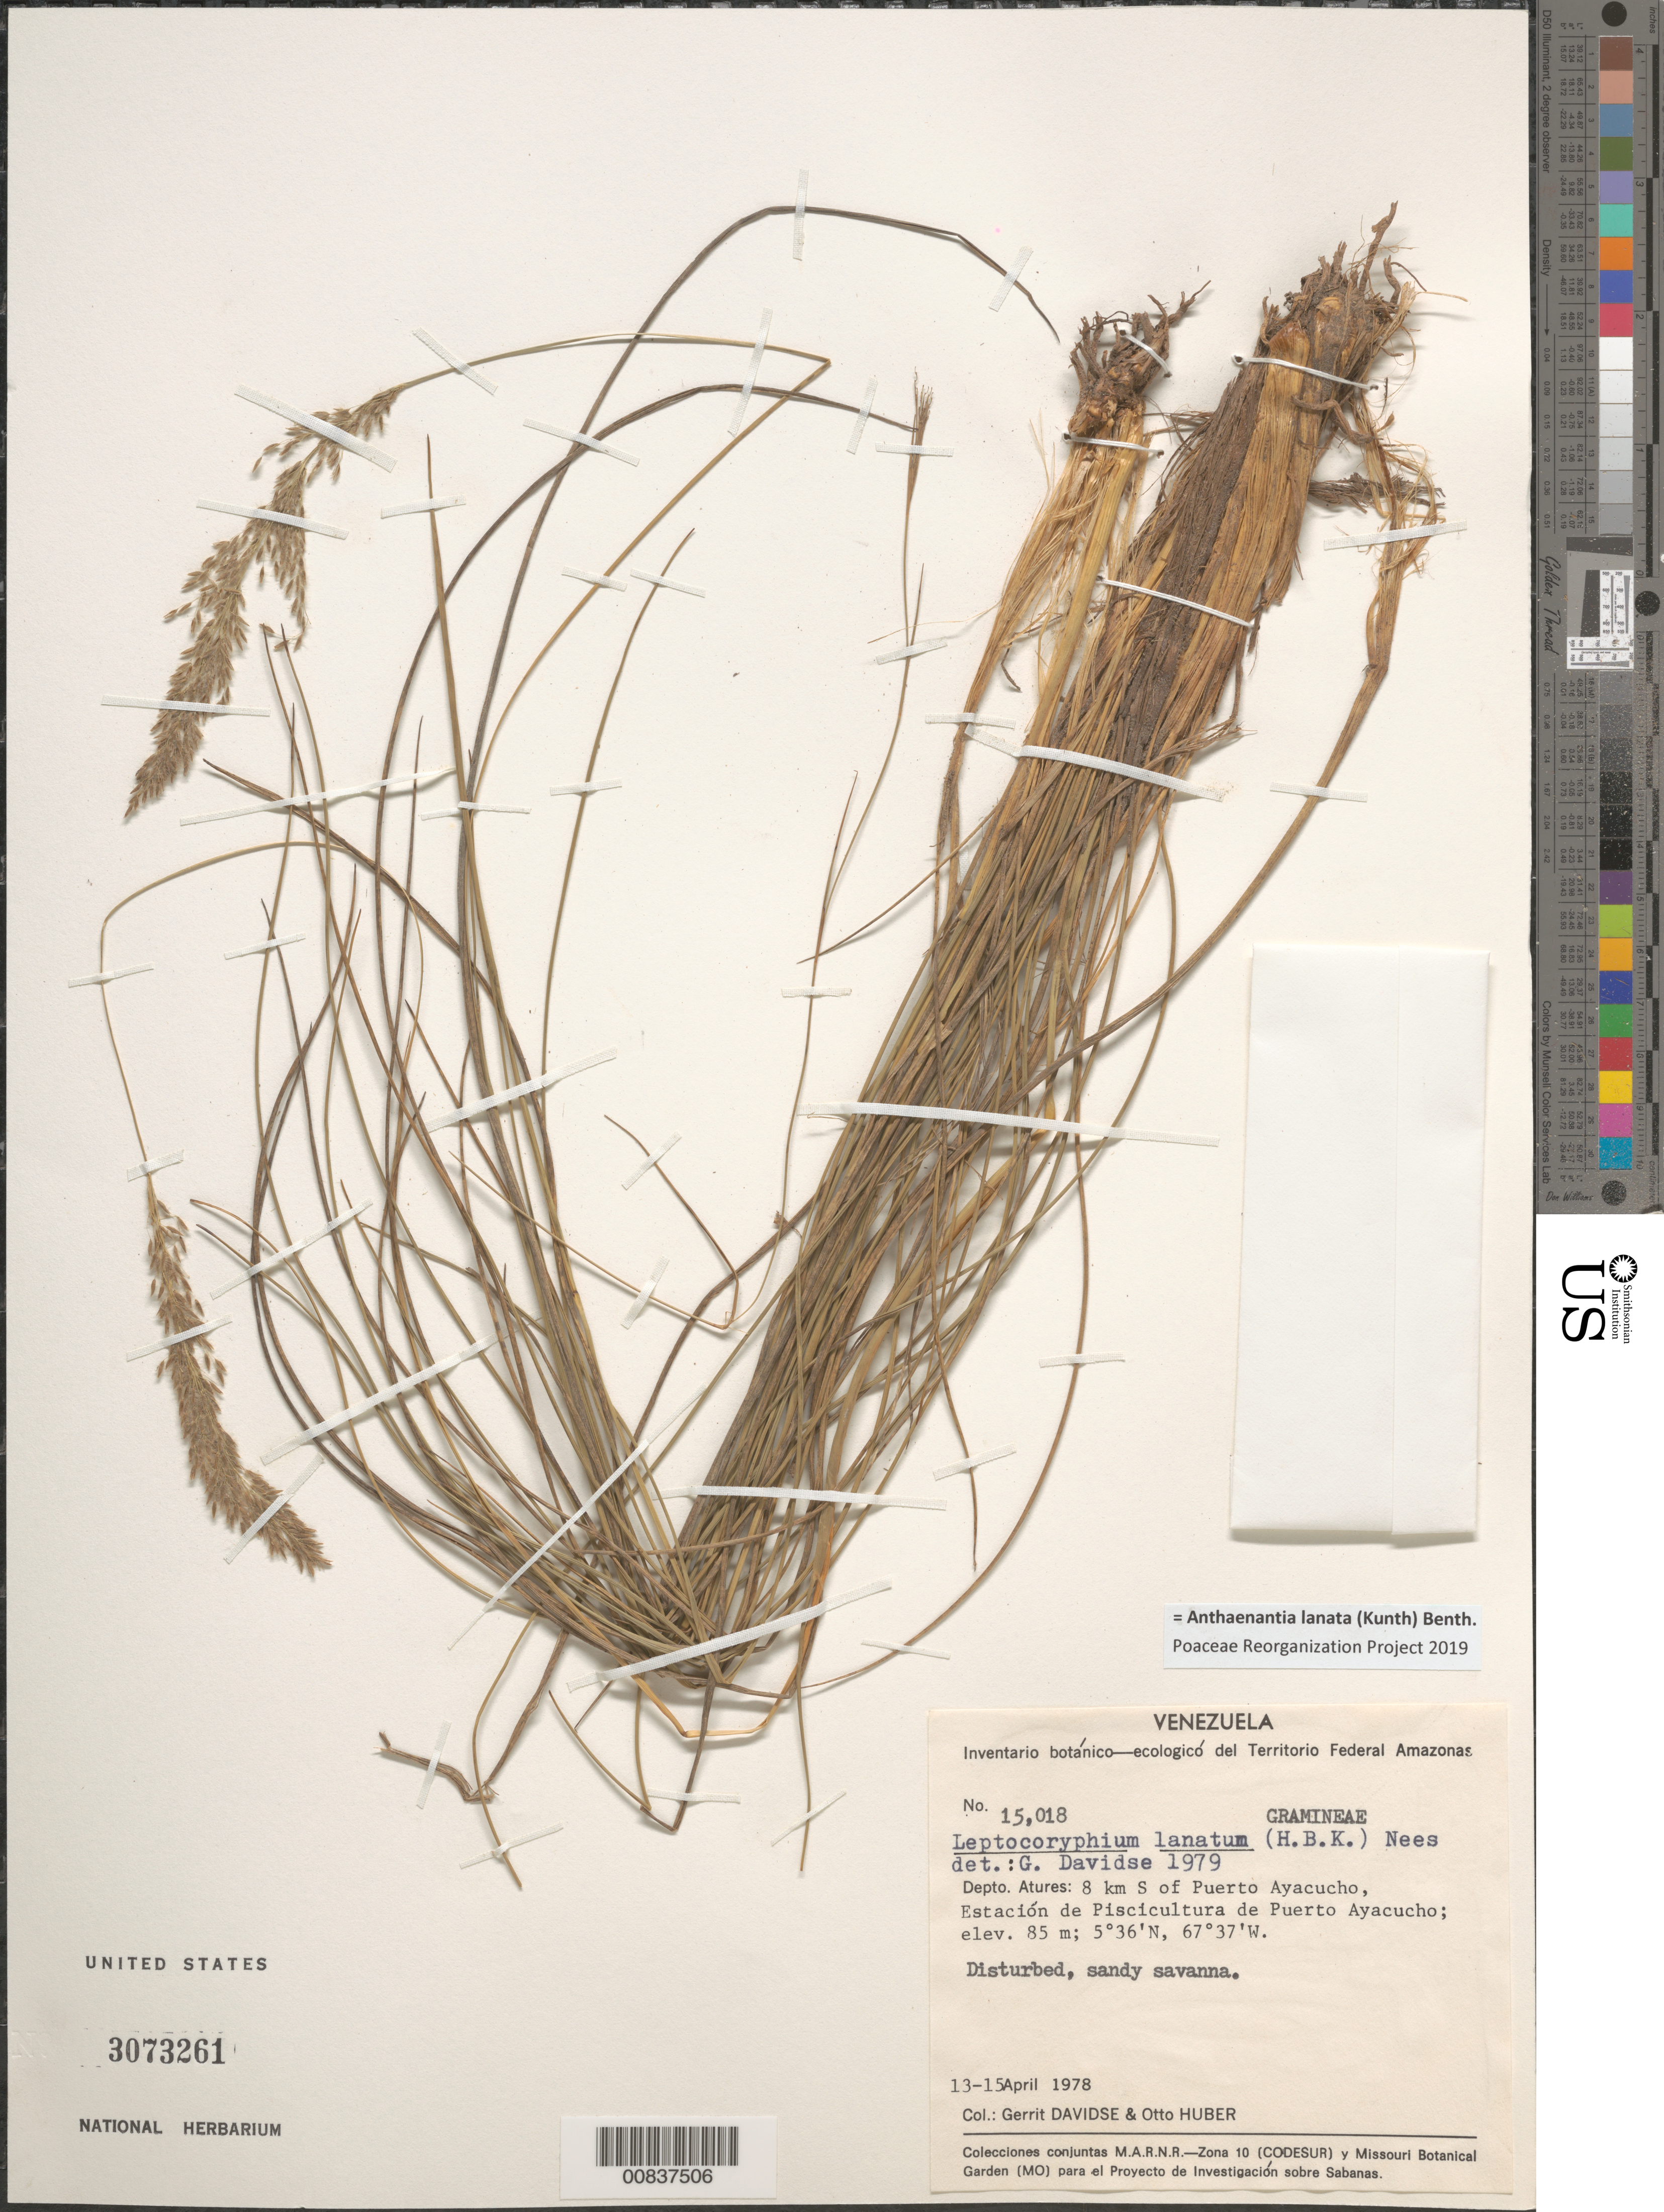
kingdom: Plantae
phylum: Tracheophyta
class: Liliopsida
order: Poales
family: Poaceae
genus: Leptocoryphium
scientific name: Leptocoryphium lanatum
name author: (Kunth) Nees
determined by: Davidse, Gerrit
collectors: G. Davidse & O. Huber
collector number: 15018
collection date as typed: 13-Apr-78 to 15-Apr-78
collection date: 1978-04-13/1978-04-15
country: Venezuela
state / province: Amazonas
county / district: Atures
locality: Puerto Ayacucho, 8 km S of, Estación de Piscicultura de Puerto Ayacucho, Río Orinoco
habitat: Disturbed, sandy savanna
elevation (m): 85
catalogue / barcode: US 3073261